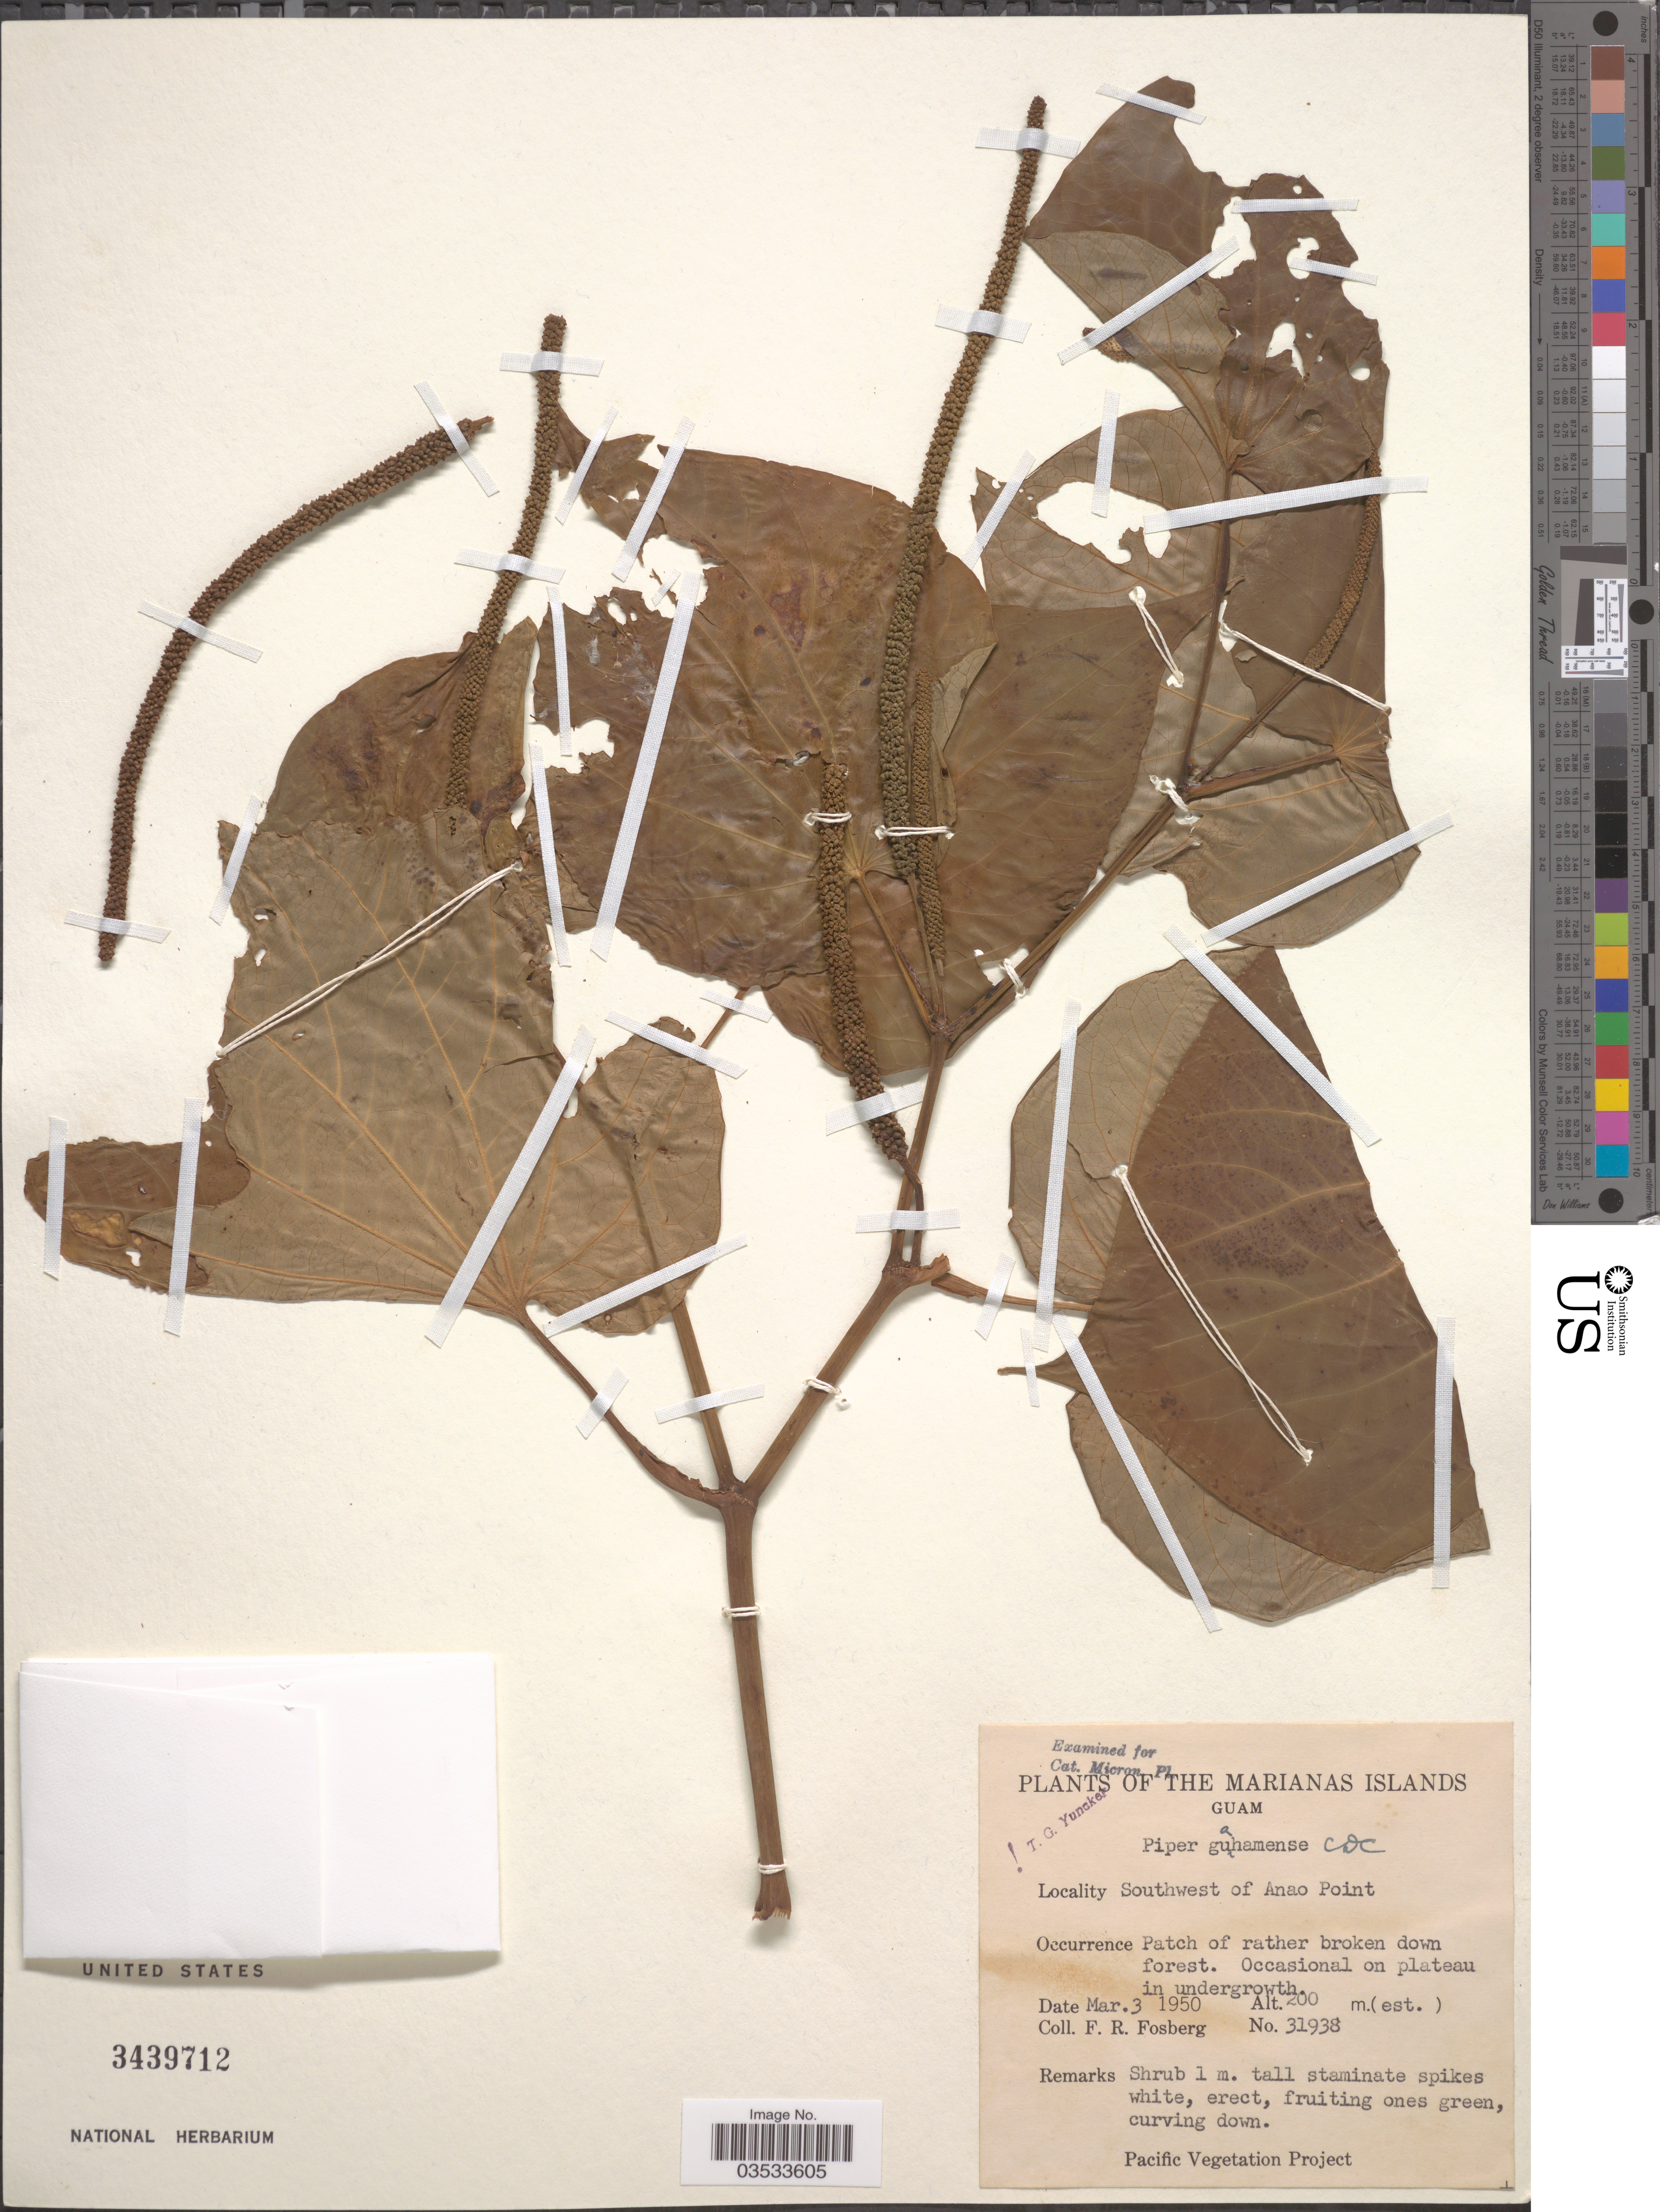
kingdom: Plantae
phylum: Tracheophyta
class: Magnoliopsida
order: Piperales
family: Piperaceae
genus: Piper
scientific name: Piper guahamense f. guahamense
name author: C. DC.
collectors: F. R. Fosberg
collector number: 31938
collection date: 1950-03-03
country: Guam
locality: The Marianas Islands. Southwest of Anao Point.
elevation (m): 200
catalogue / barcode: US 3439712